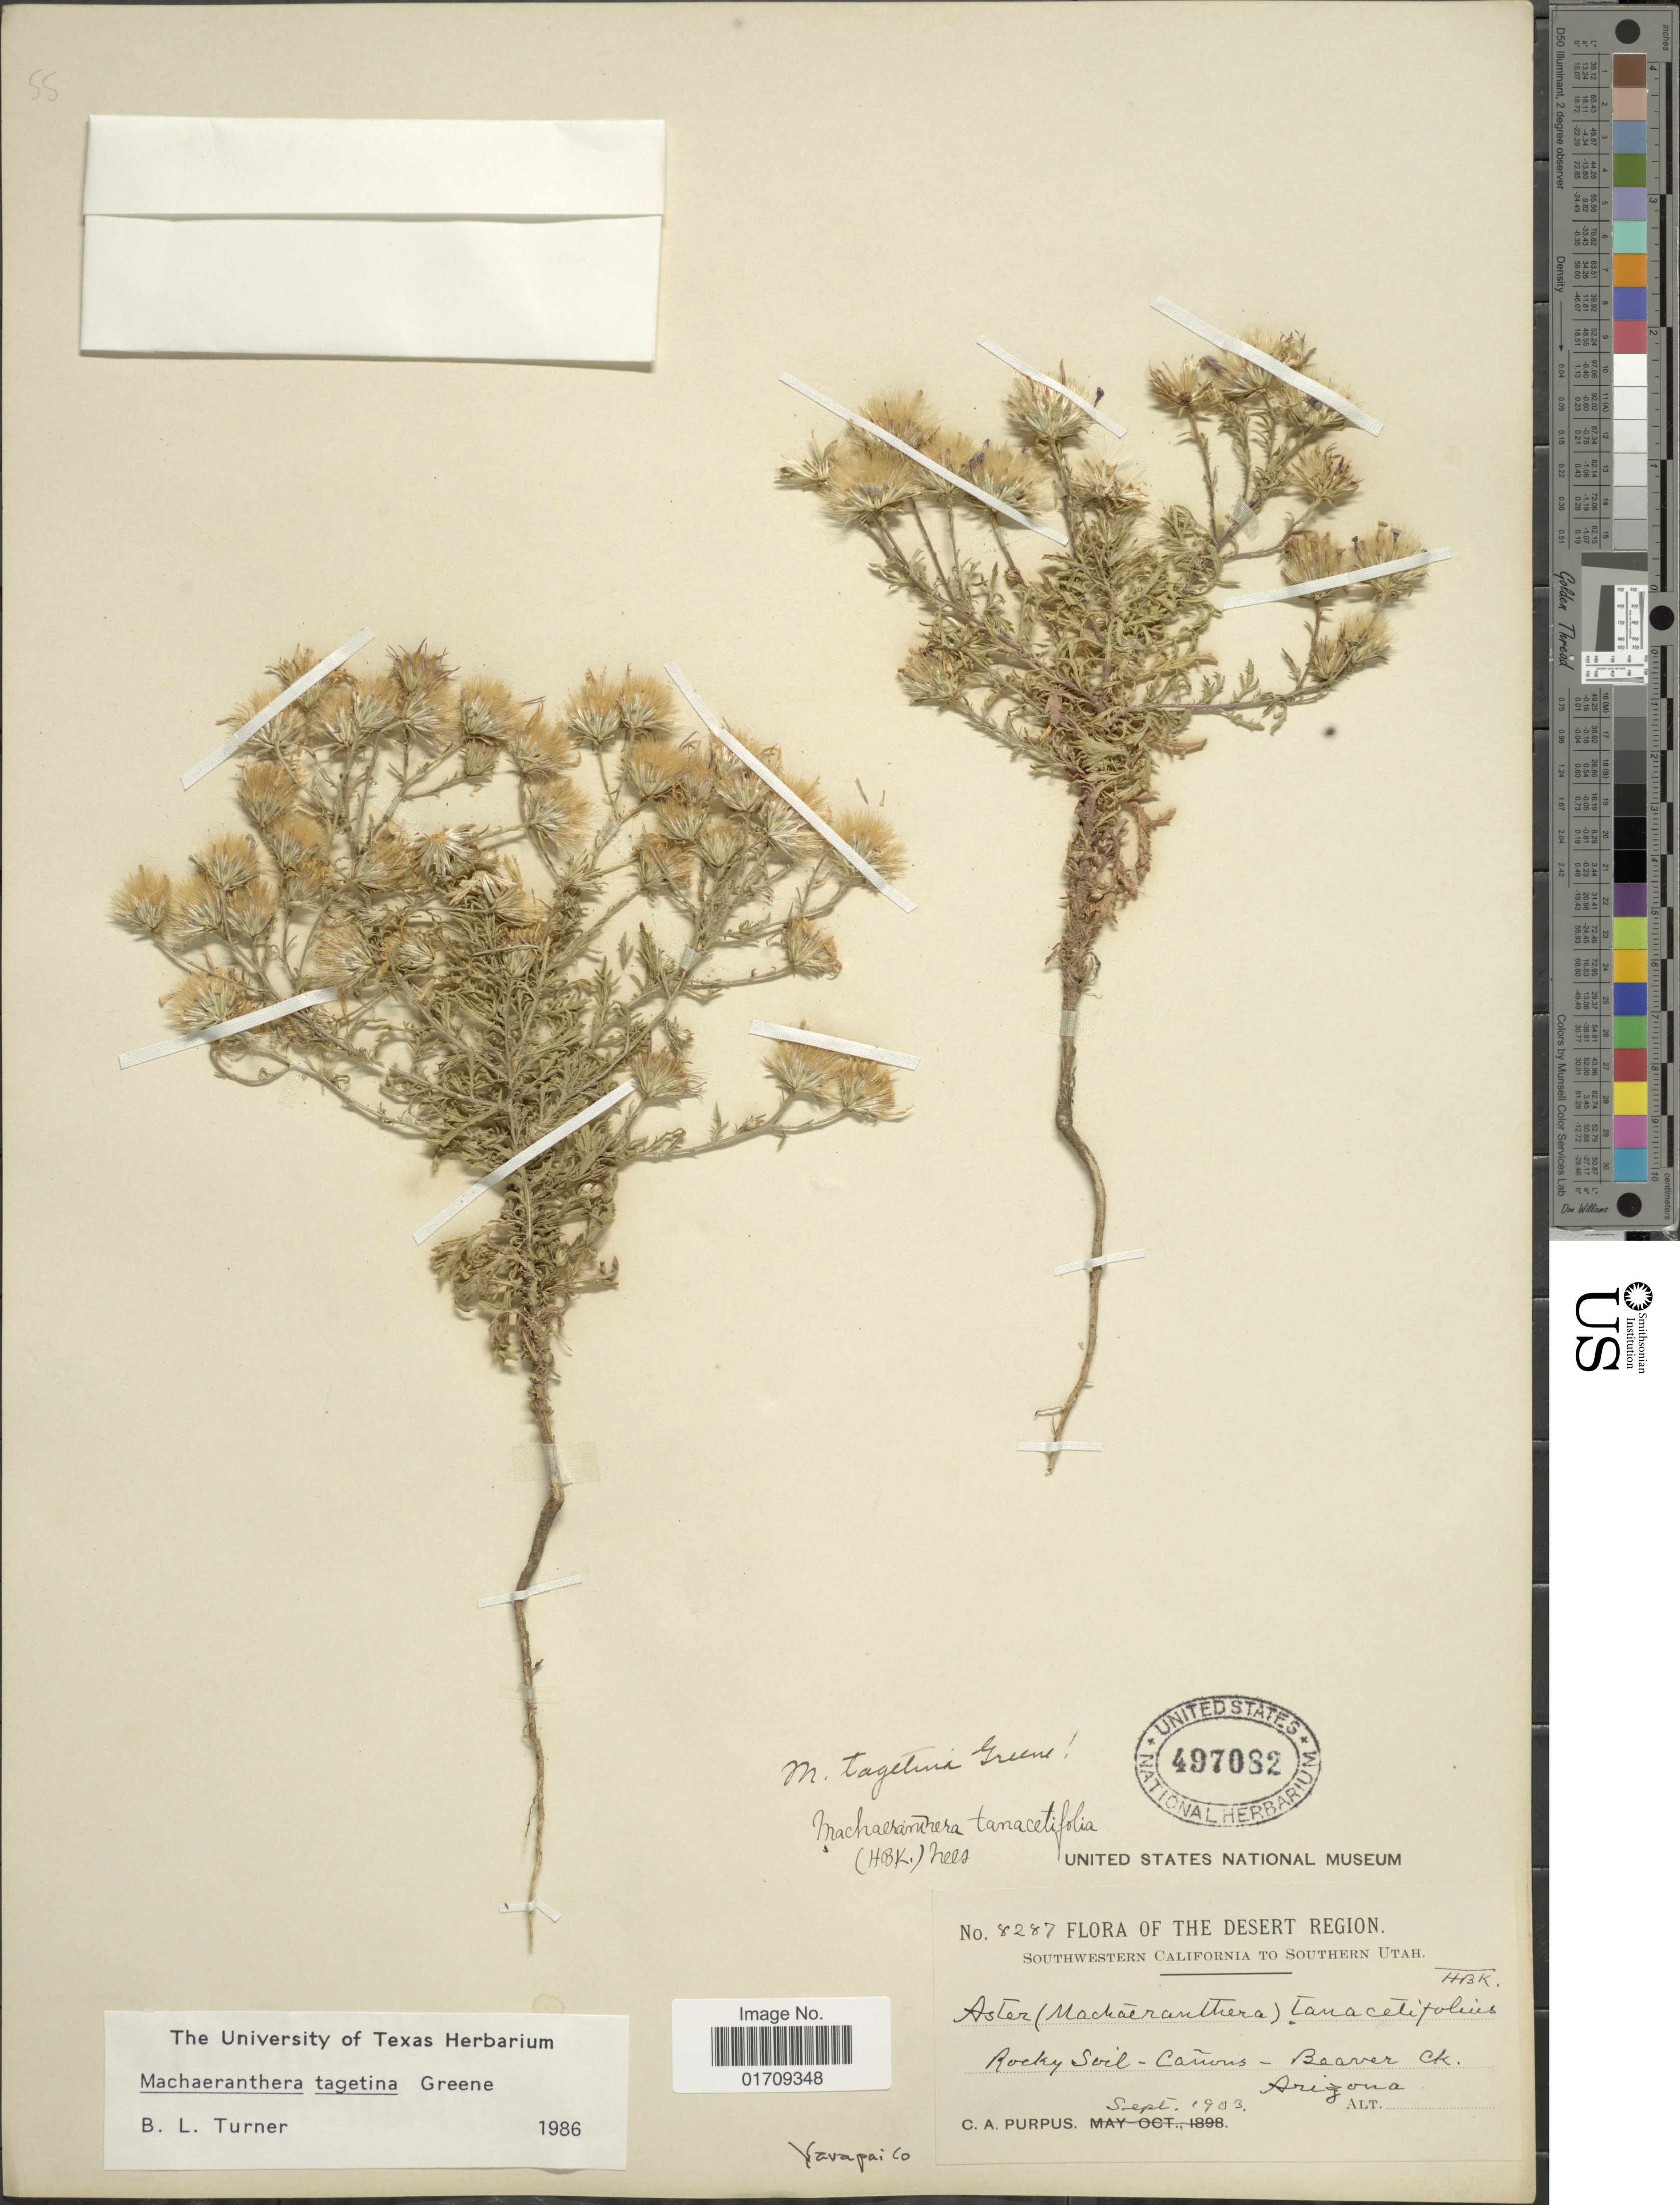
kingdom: Plantae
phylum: Tracheophyta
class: Magnoliopsida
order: Asterales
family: Asteraceae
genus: Machaeranthera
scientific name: Machaeranthera tagetina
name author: Greene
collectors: C. A. Purpus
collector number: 8287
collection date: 1903-09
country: United States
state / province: Arizona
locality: The Desert Region, Rocky Soil-Canons-Beaver Ck., Yavapai Co.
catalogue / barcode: US 497082